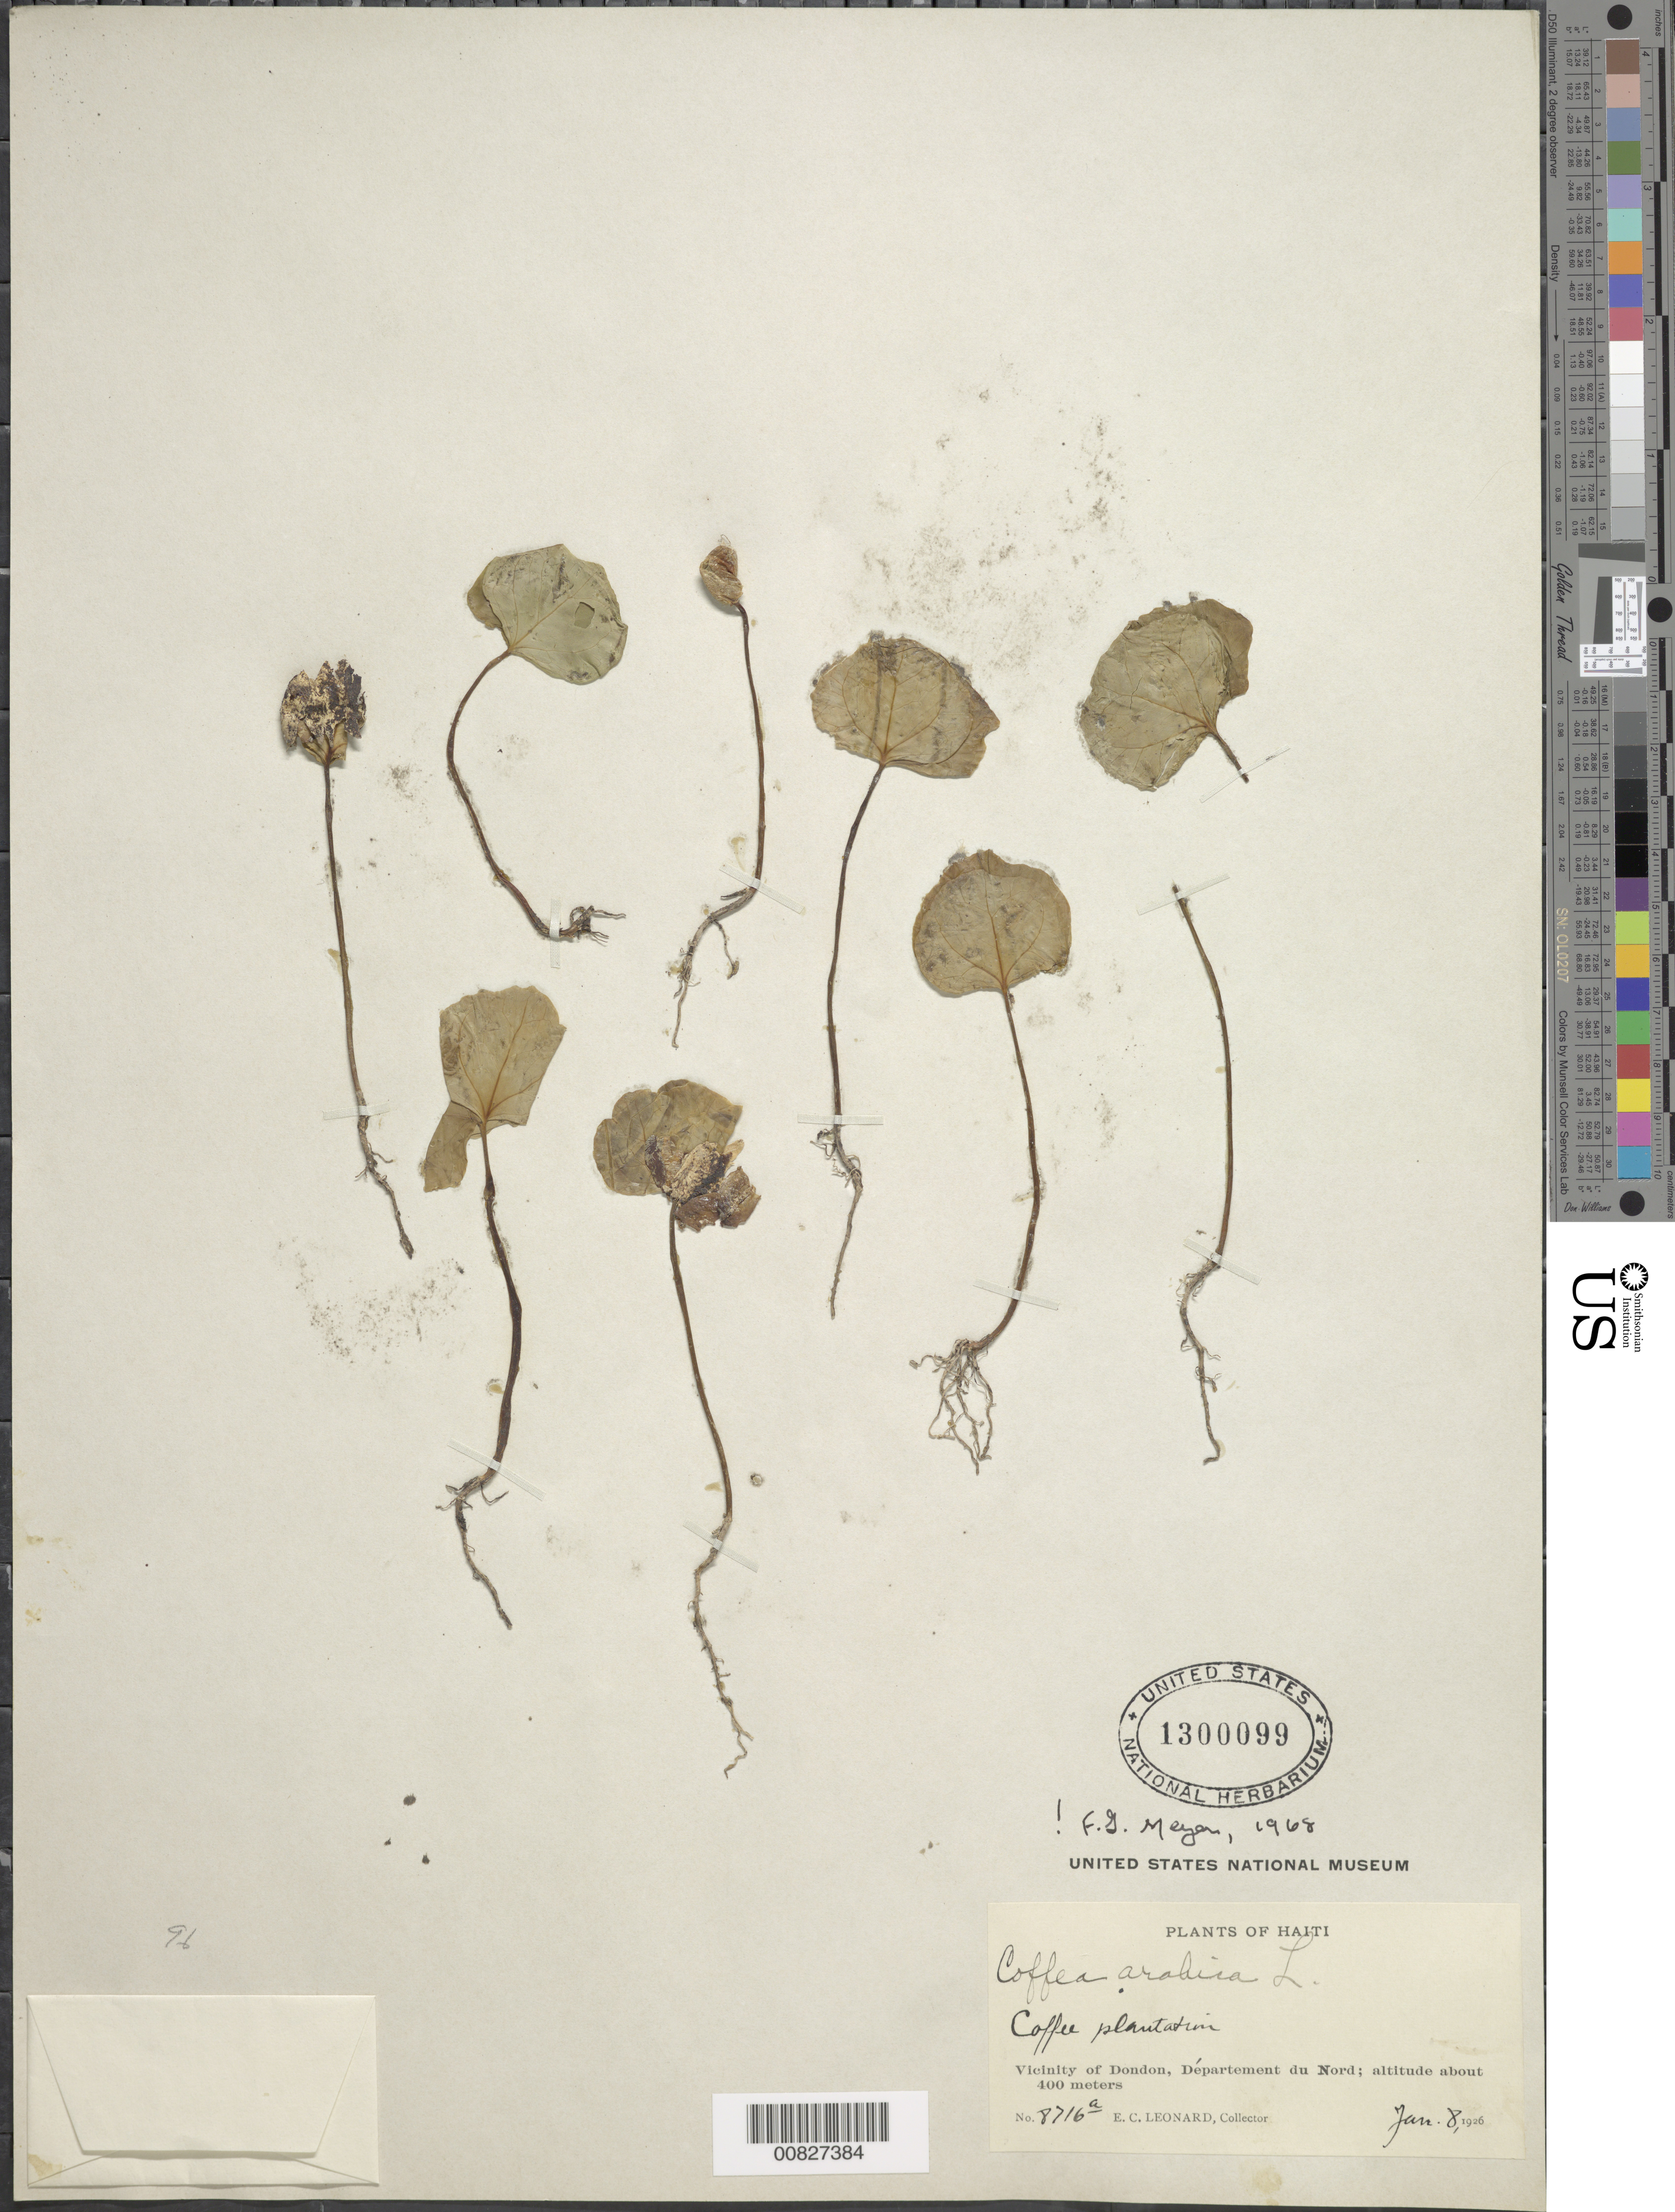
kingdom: Plantae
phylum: Tracheophyta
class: Magnoliopsida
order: Gentianales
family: Rubiaceae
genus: Coffea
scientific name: Coffea arabica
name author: L.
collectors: E. C. Leonard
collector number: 8716A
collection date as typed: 08 Jan 1926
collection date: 1926-01-08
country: Haiti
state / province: Nord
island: Hispaniola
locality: Vicinity of Dondon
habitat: Coffee plantation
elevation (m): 400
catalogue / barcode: US 1300099